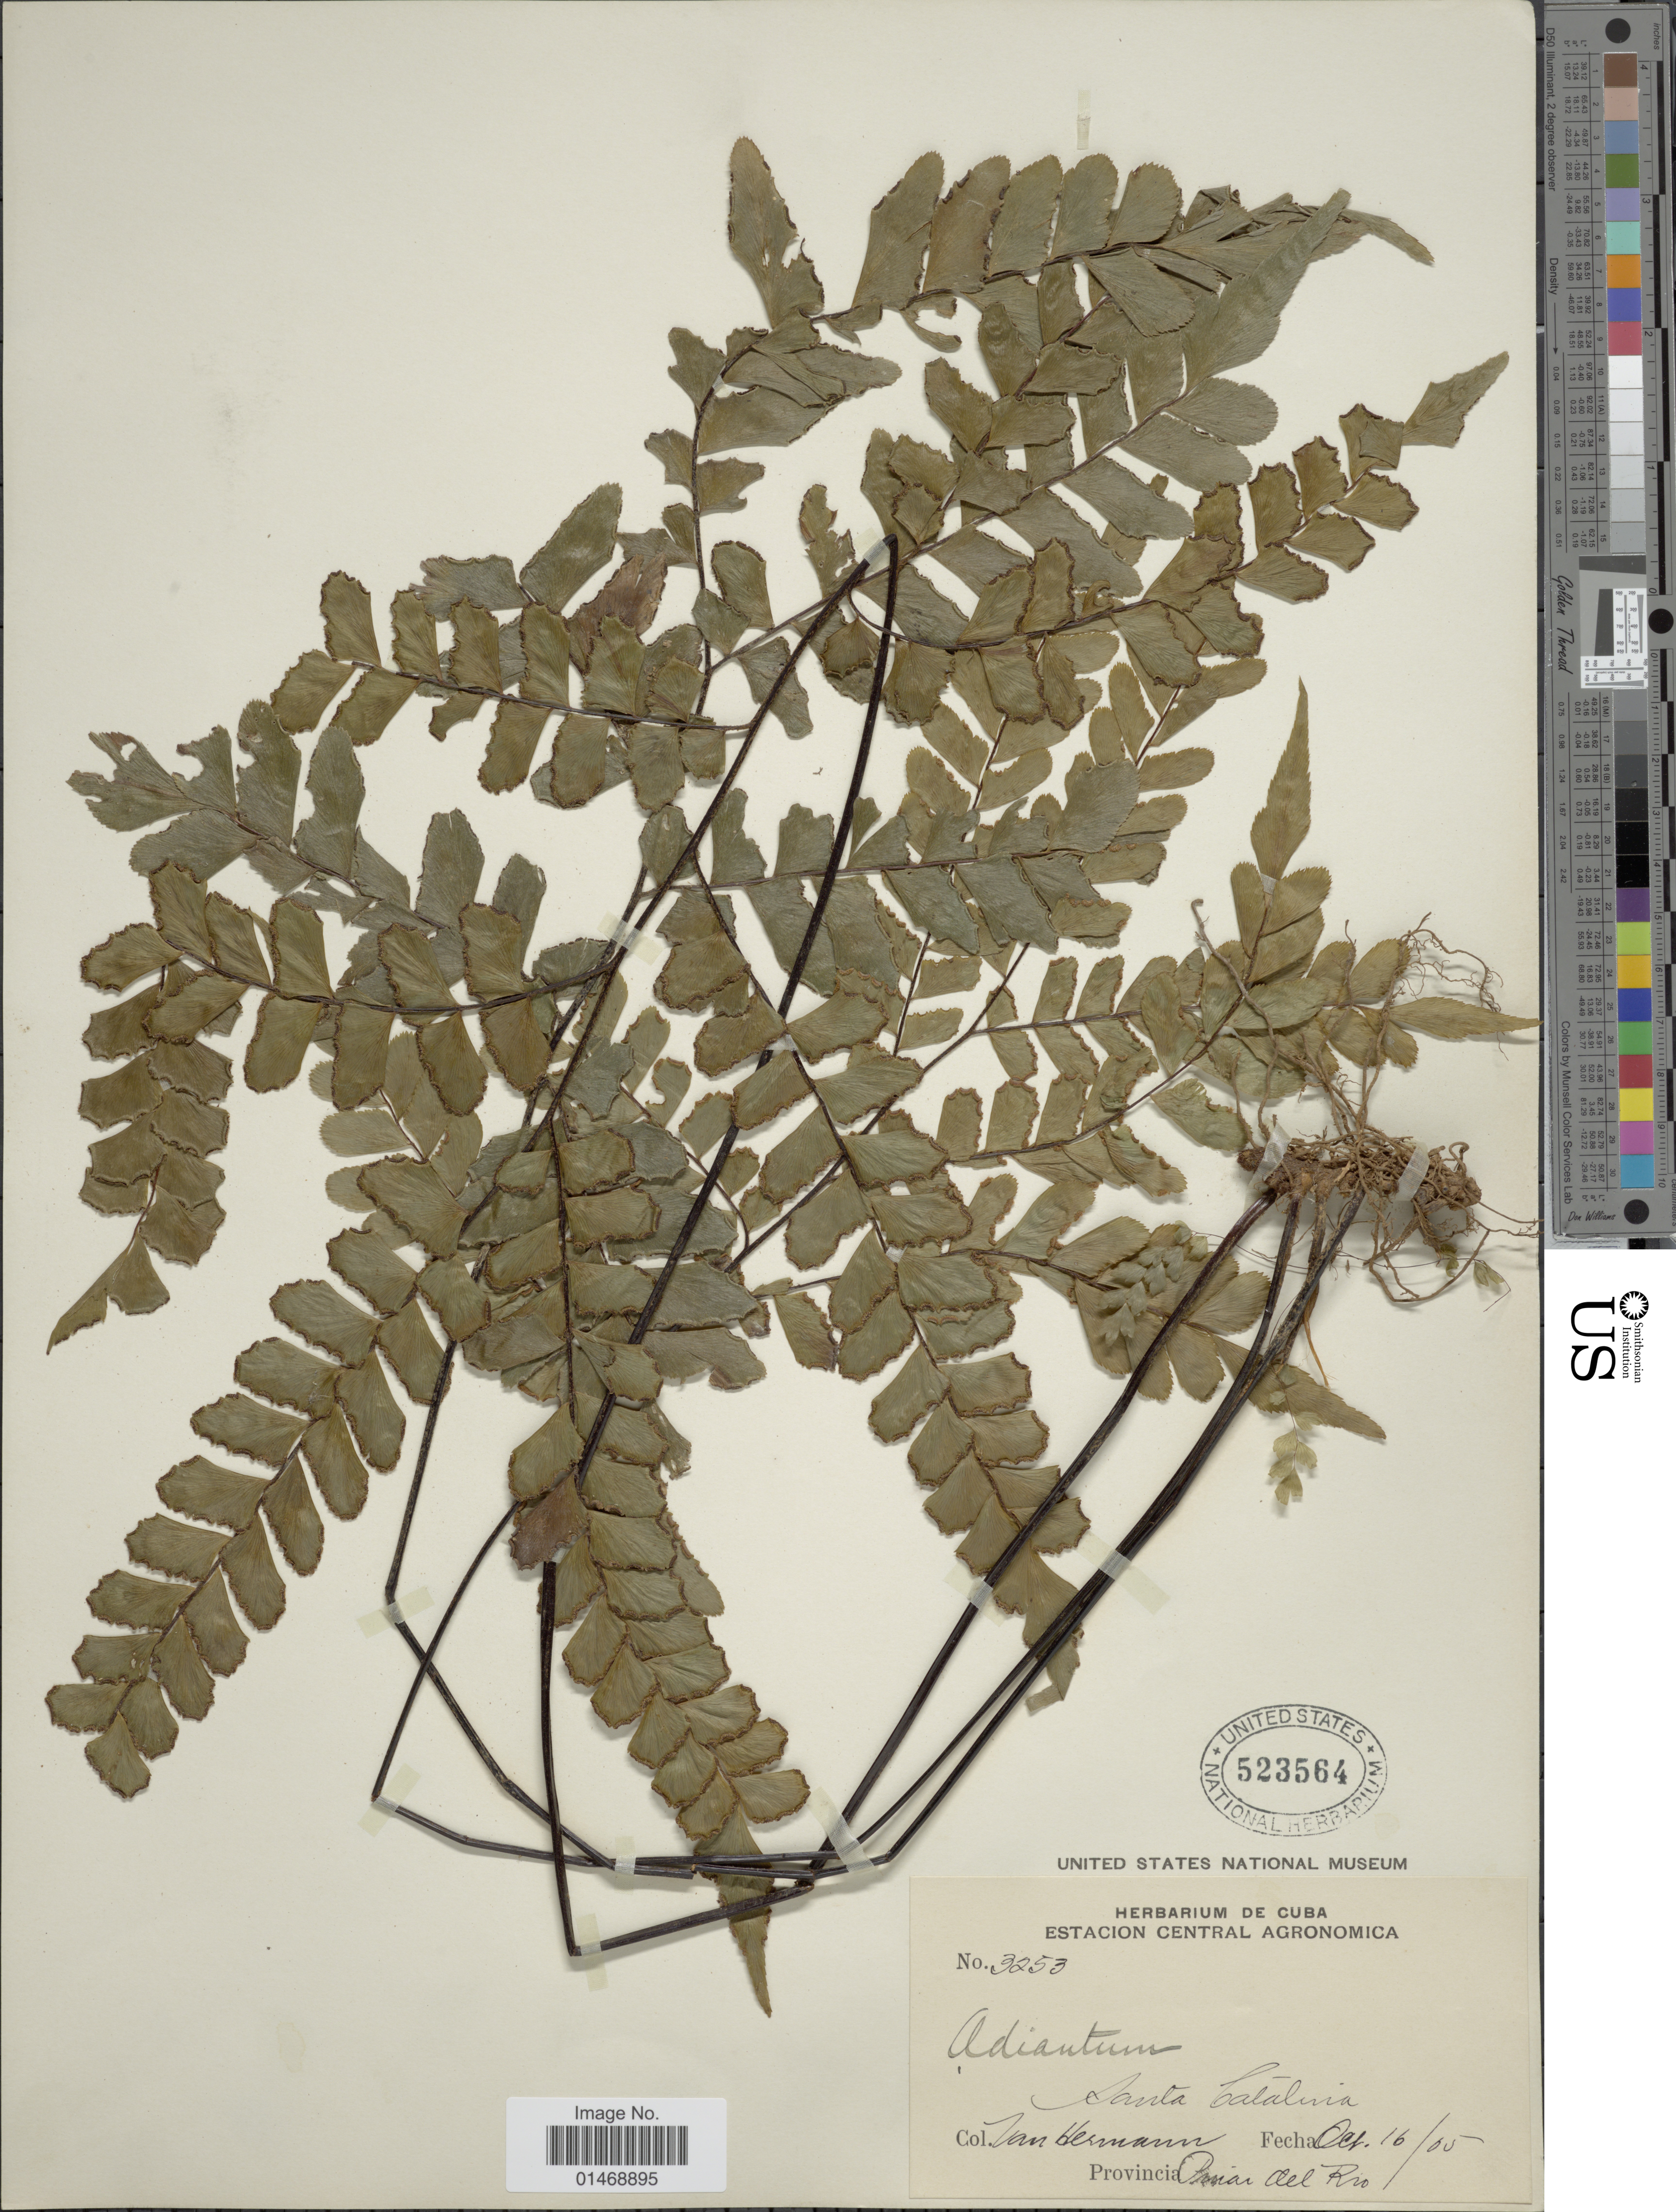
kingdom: Plantae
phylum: Tracheophyta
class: Polypodiopsida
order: Polypodiales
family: Pteridaceae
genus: Adiantum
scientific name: Adiantum laxum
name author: Kunze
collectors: Van Hermann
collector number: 3253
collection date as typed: Transcribed d/m/y: 16/10/5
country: Cuba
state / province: Pinar del Río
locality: Santa Catalina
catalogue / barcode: US 523564